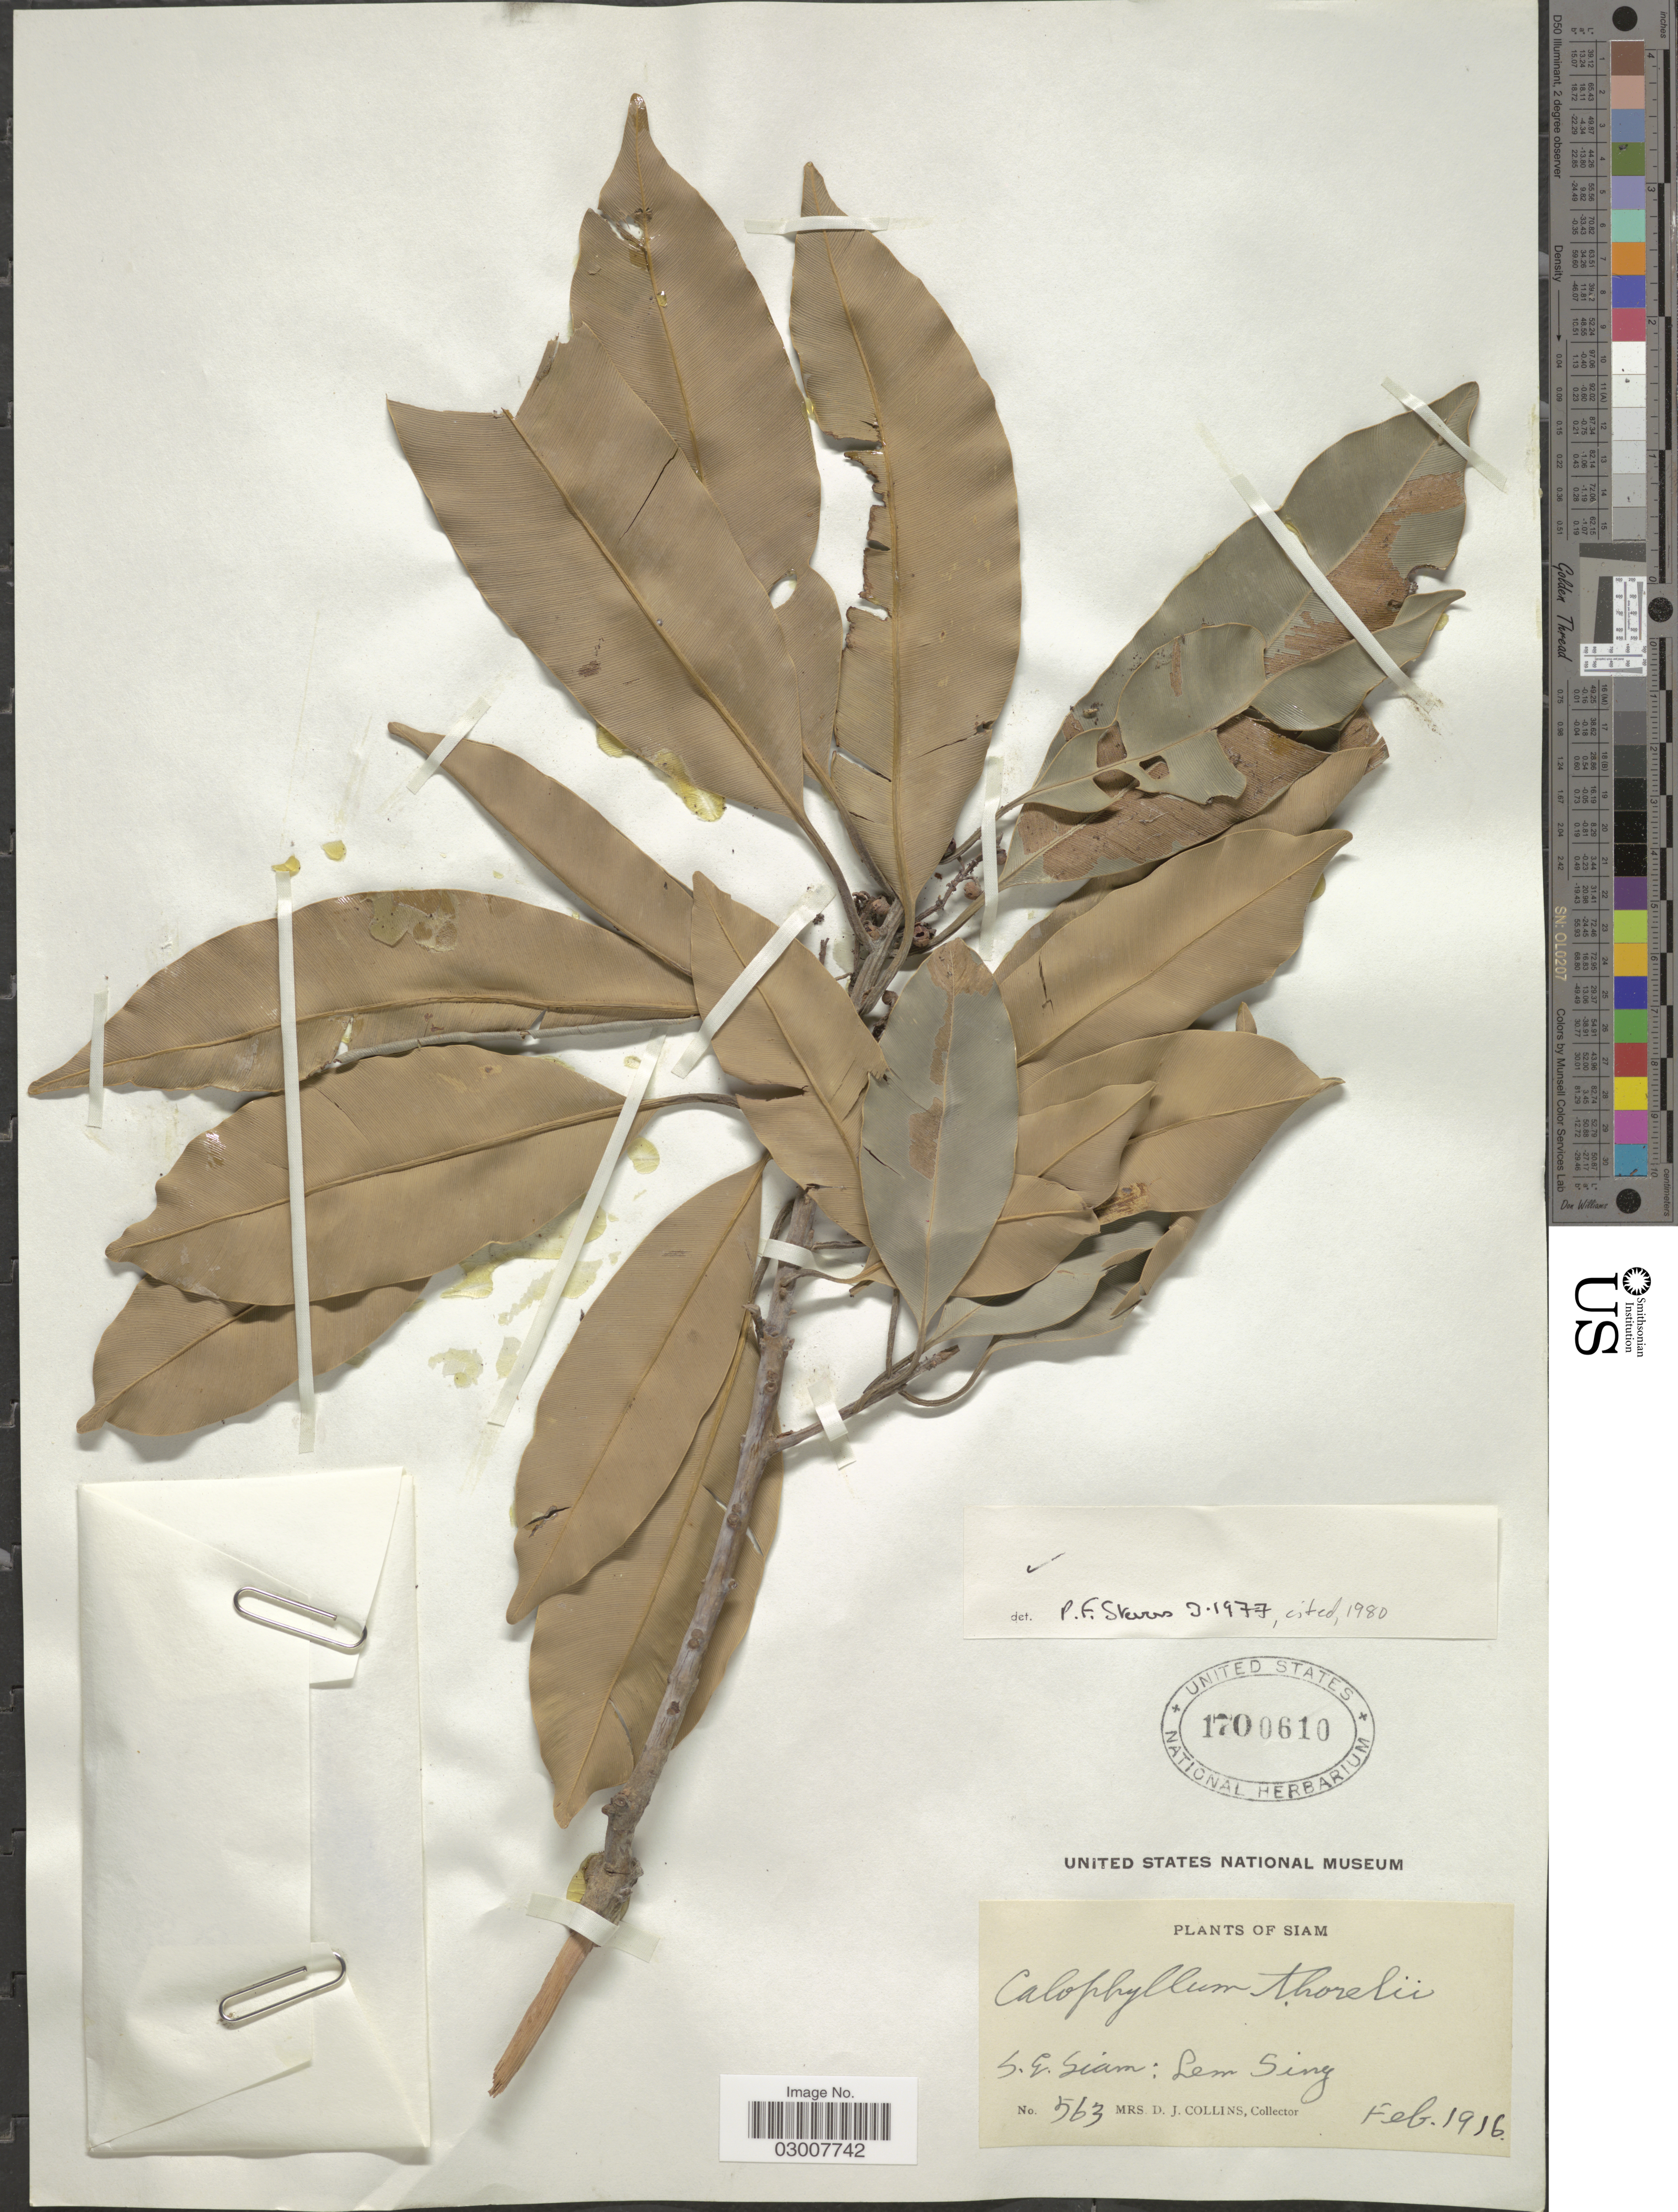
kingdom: Plantae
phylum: Tracheophyta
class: Magnoliopsida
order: Malpighiales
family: Calophyllaceae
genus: Calophyllum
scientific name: Calophyllum thorelii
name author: Pierre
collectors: Mrs. D. J. Collins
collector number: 563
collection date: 1916-02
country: Thailand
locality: Siam. S.E. Siam: Lem Sing.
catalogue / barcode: US 1700610